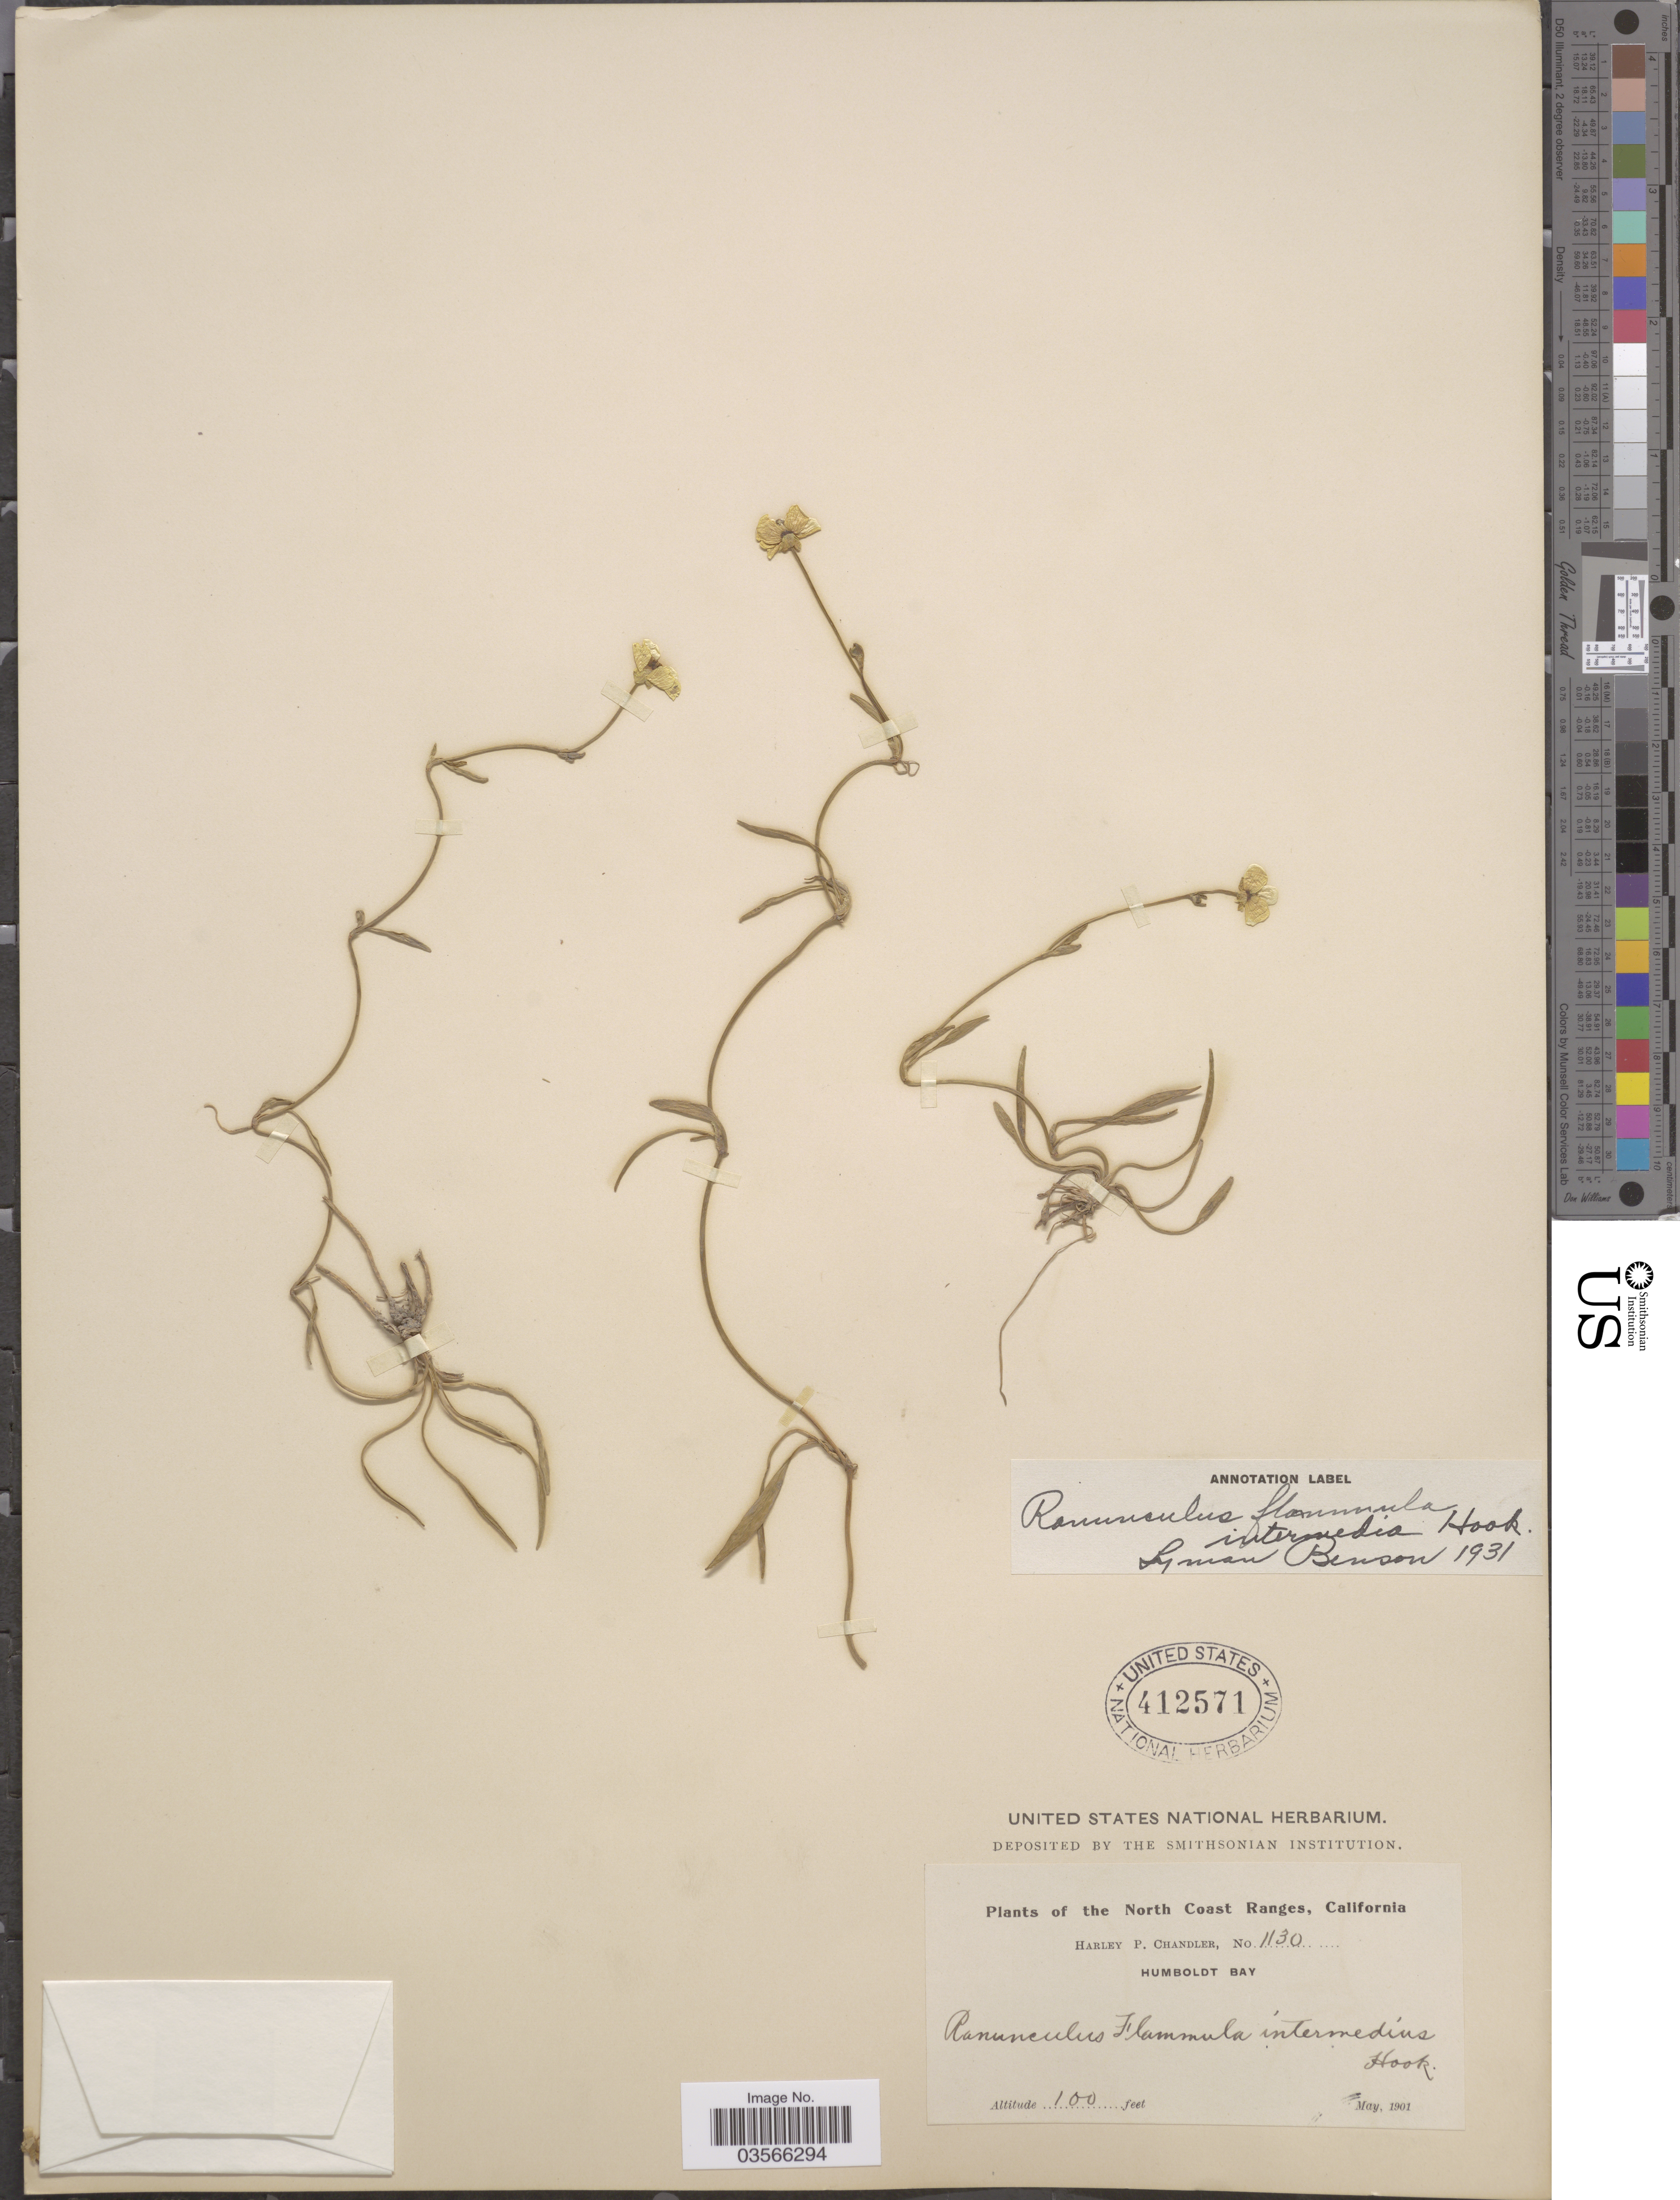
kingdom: Plantae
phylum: Tracheophyta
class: Magnoliopsida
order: Ranunculales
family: Ranunculaceae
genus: Ranunculus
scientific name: Ranunculus flammula var. ovalis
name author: (J.M. Bigelow) L.D. Benson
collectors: H. Chandler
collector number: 1130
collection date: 1901-05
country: United States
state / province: California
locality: North Coast Ranges. Humboldt Bay.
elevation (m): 30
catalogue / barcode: US 412571